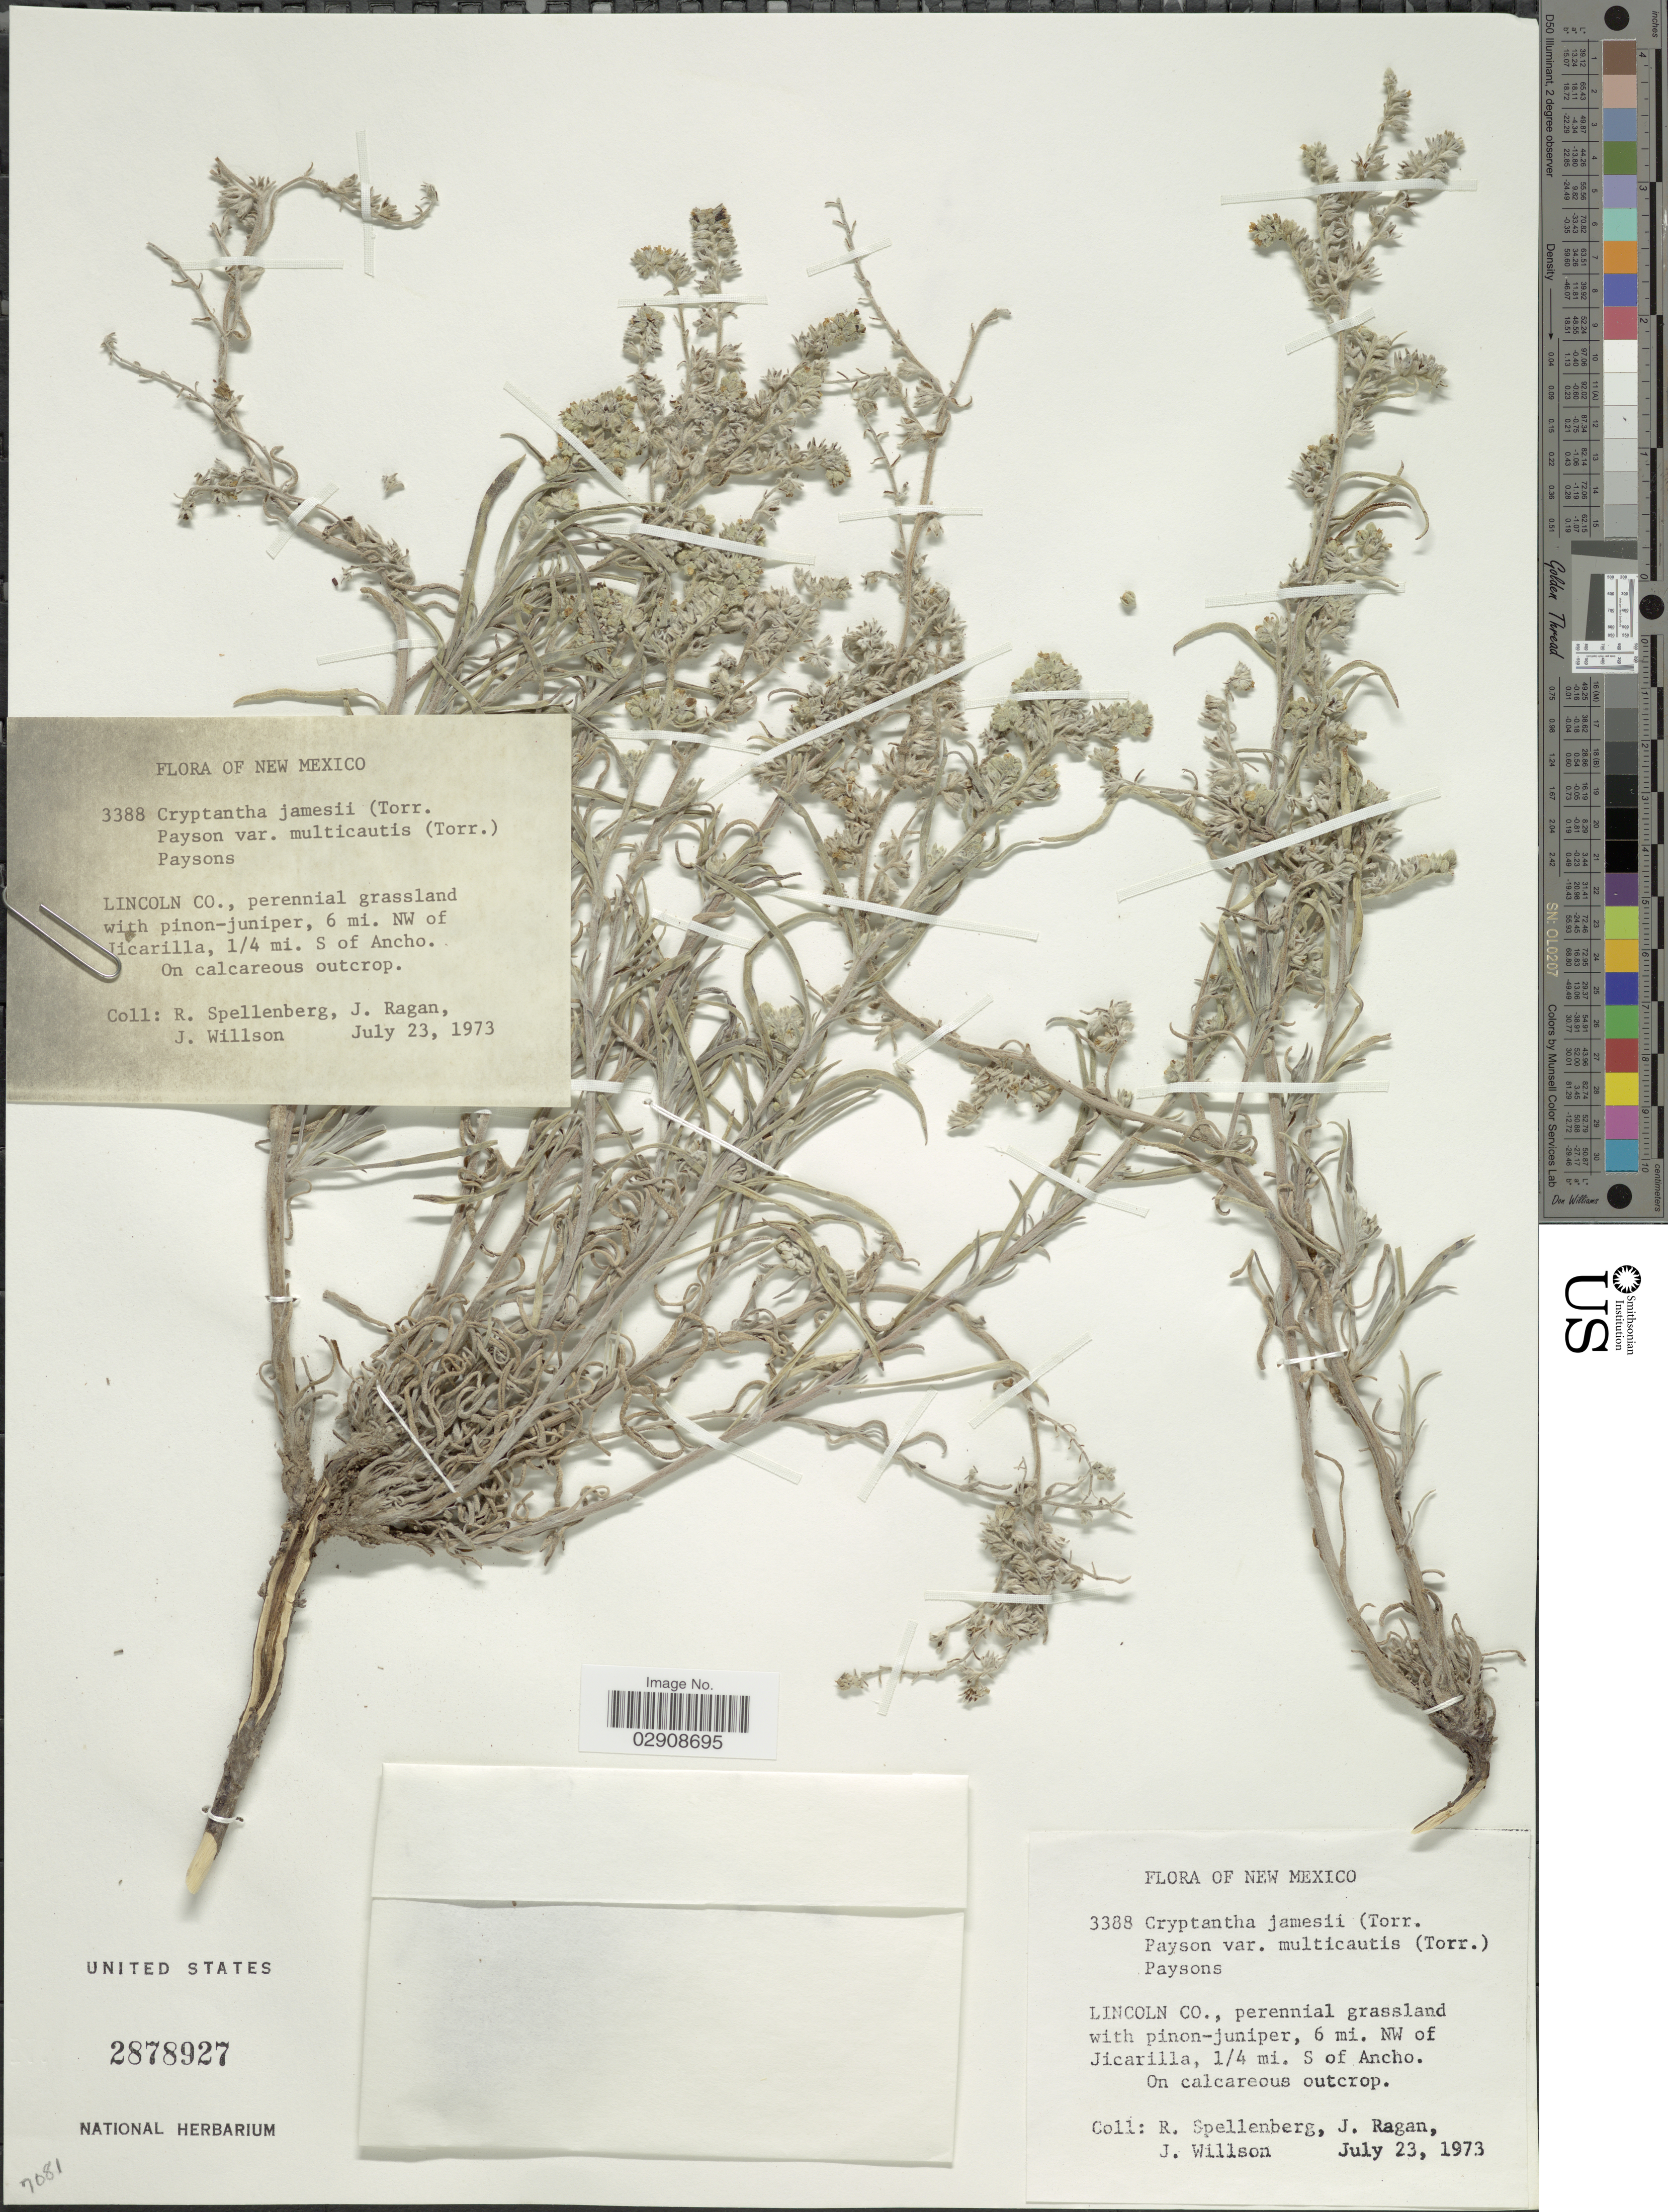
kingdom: Plantae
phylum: Tracheophyta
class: Magnoliopsida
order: Boraginales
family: Boraginaceae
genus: Cryptantha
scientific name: Cryptantha cinerea var. jamesii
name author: (Torr.) Cronq.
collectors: R. Spellenberg, J. Ragan & J. Willson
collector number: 3388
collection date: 1973-07-23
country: United States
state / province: New Mexico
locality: Lincoln Co., 6 mi. NW of Jicarilla, ¼ mi. S of Ancho.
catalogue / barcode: US 2878927